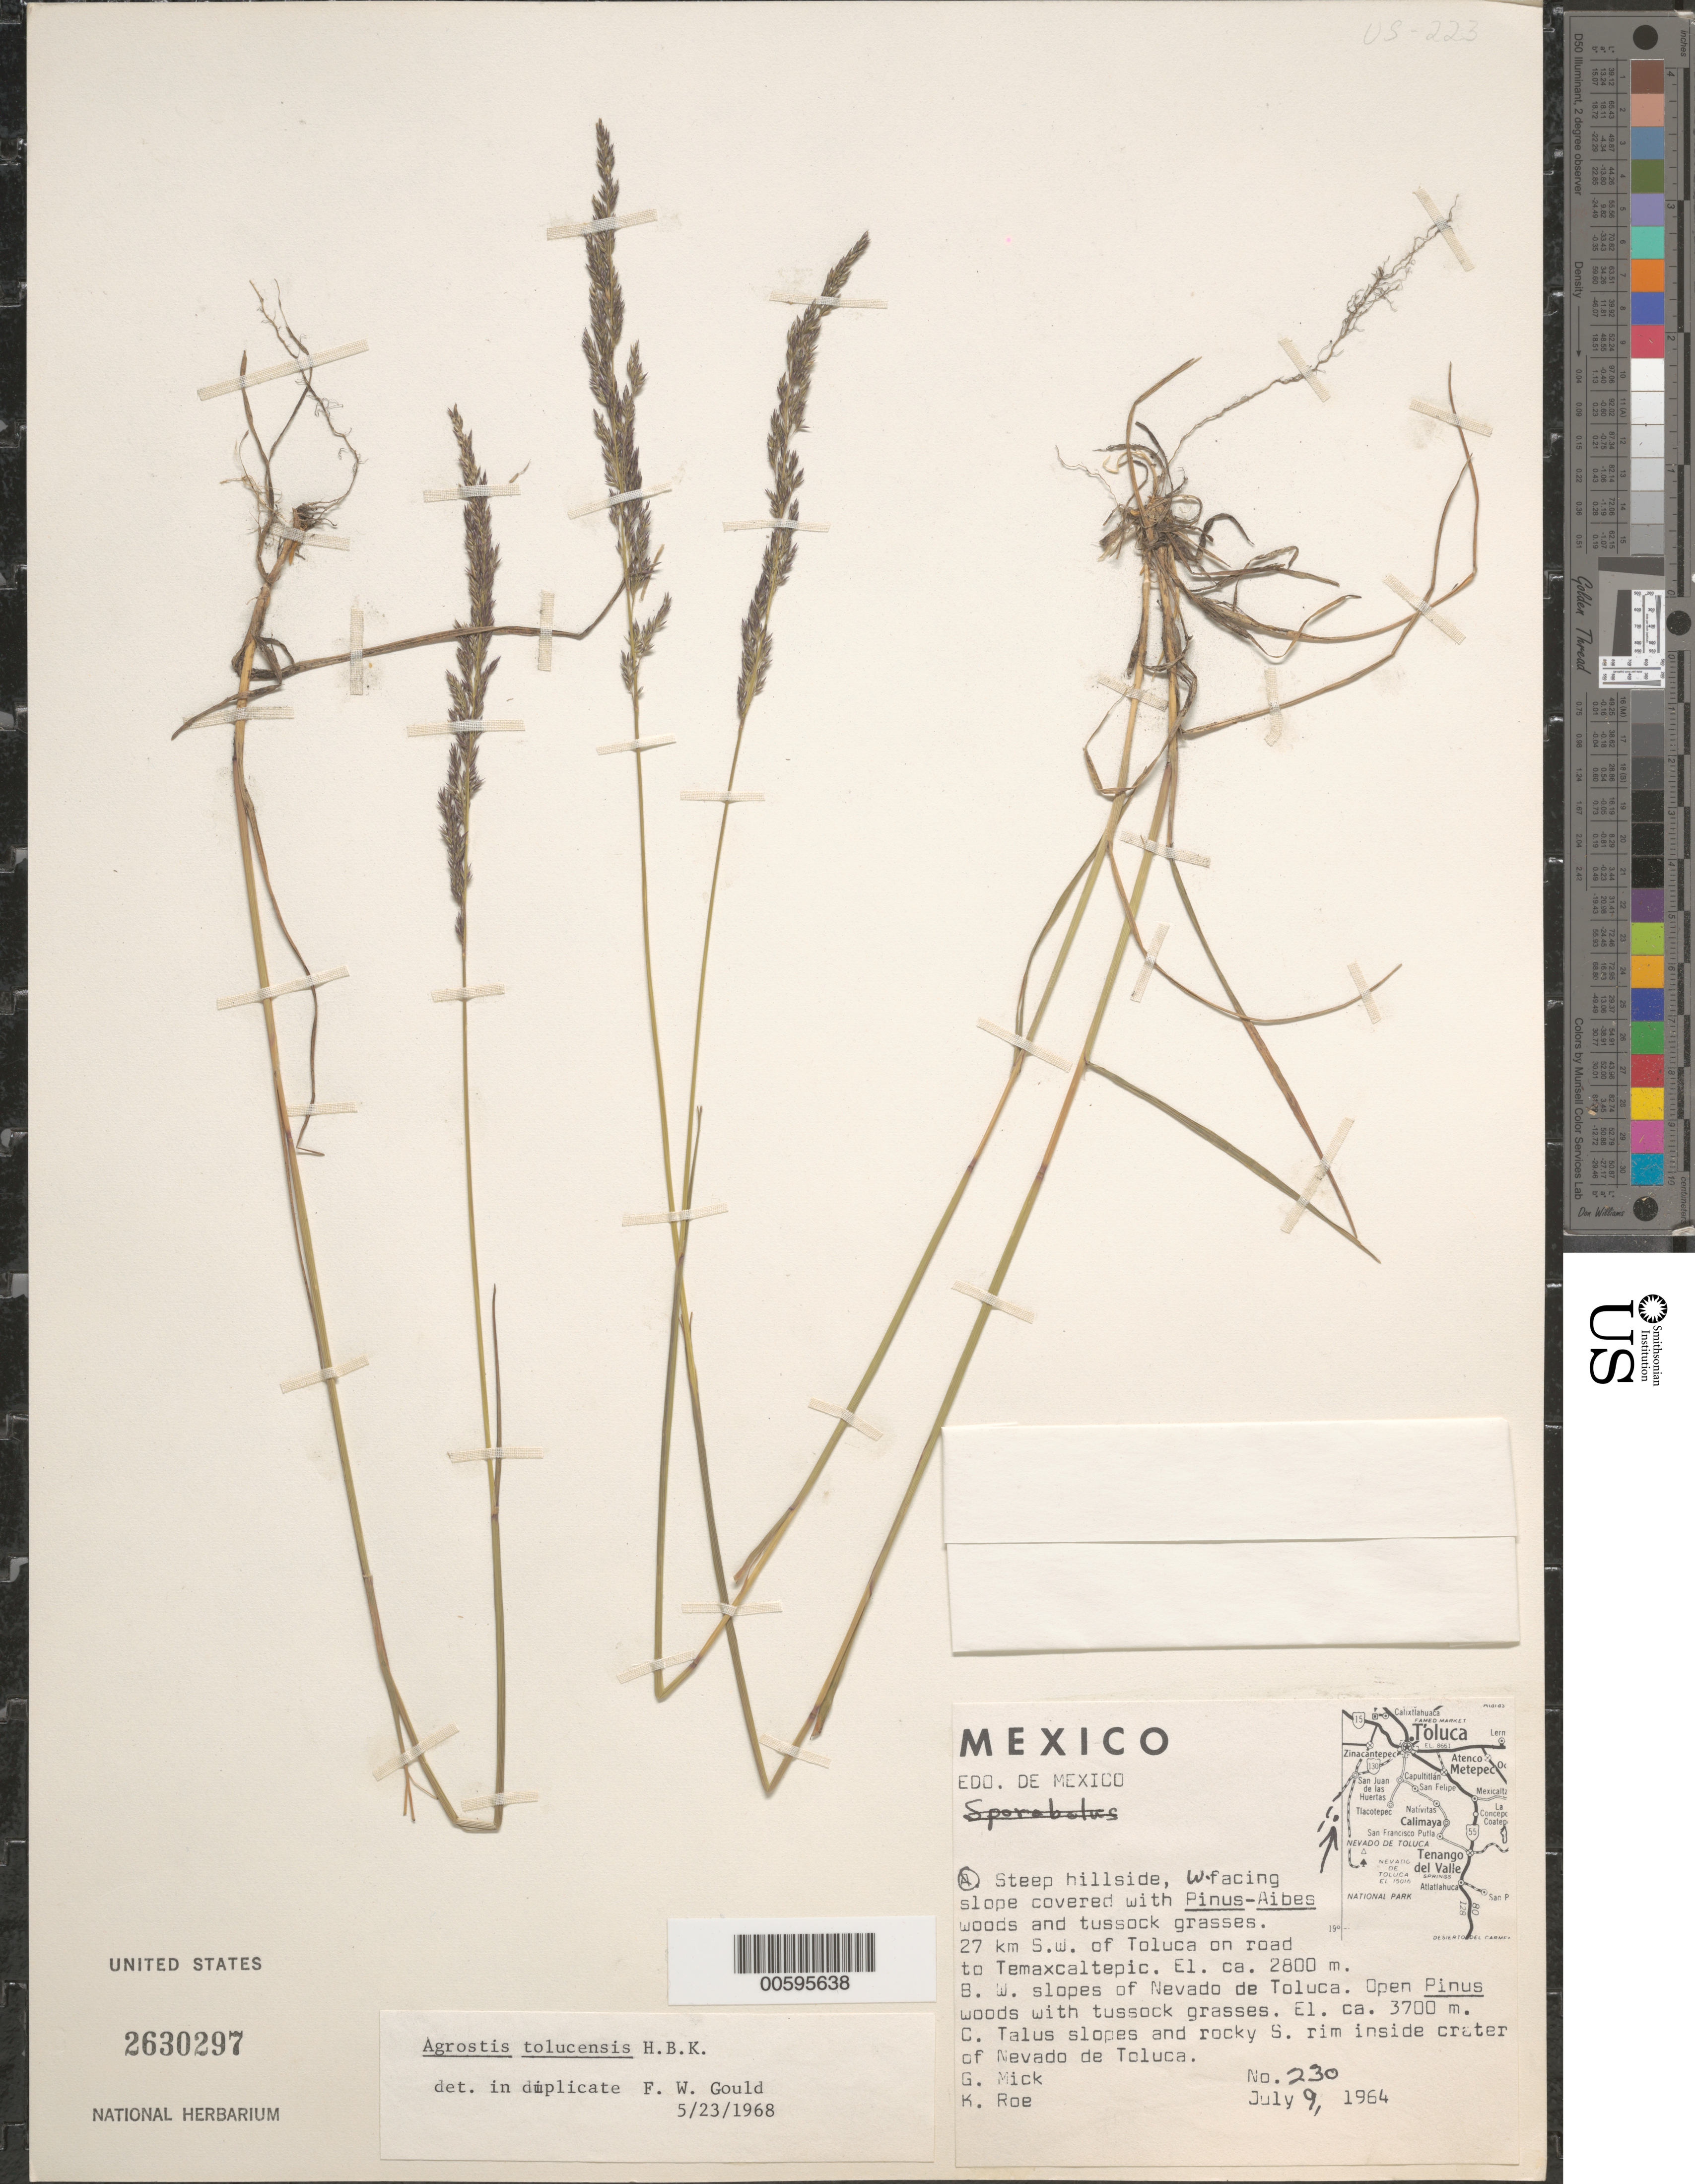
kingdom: Plantae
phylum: Tracheophyta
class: Liliopsida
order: Poales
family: Poaceae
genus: Agrostis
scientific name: Agrostis tolucensis Kunth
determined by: Gould, F. W.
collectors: G. Mick & K. E. Roe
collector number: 230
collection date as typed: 9 Jul 1964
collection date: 1964-07-09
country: Mexico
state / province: México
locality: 27 km SW of Toluca on road to Temaxcaltepic, W facing slope.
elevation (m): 2800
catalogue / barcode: US 2630297